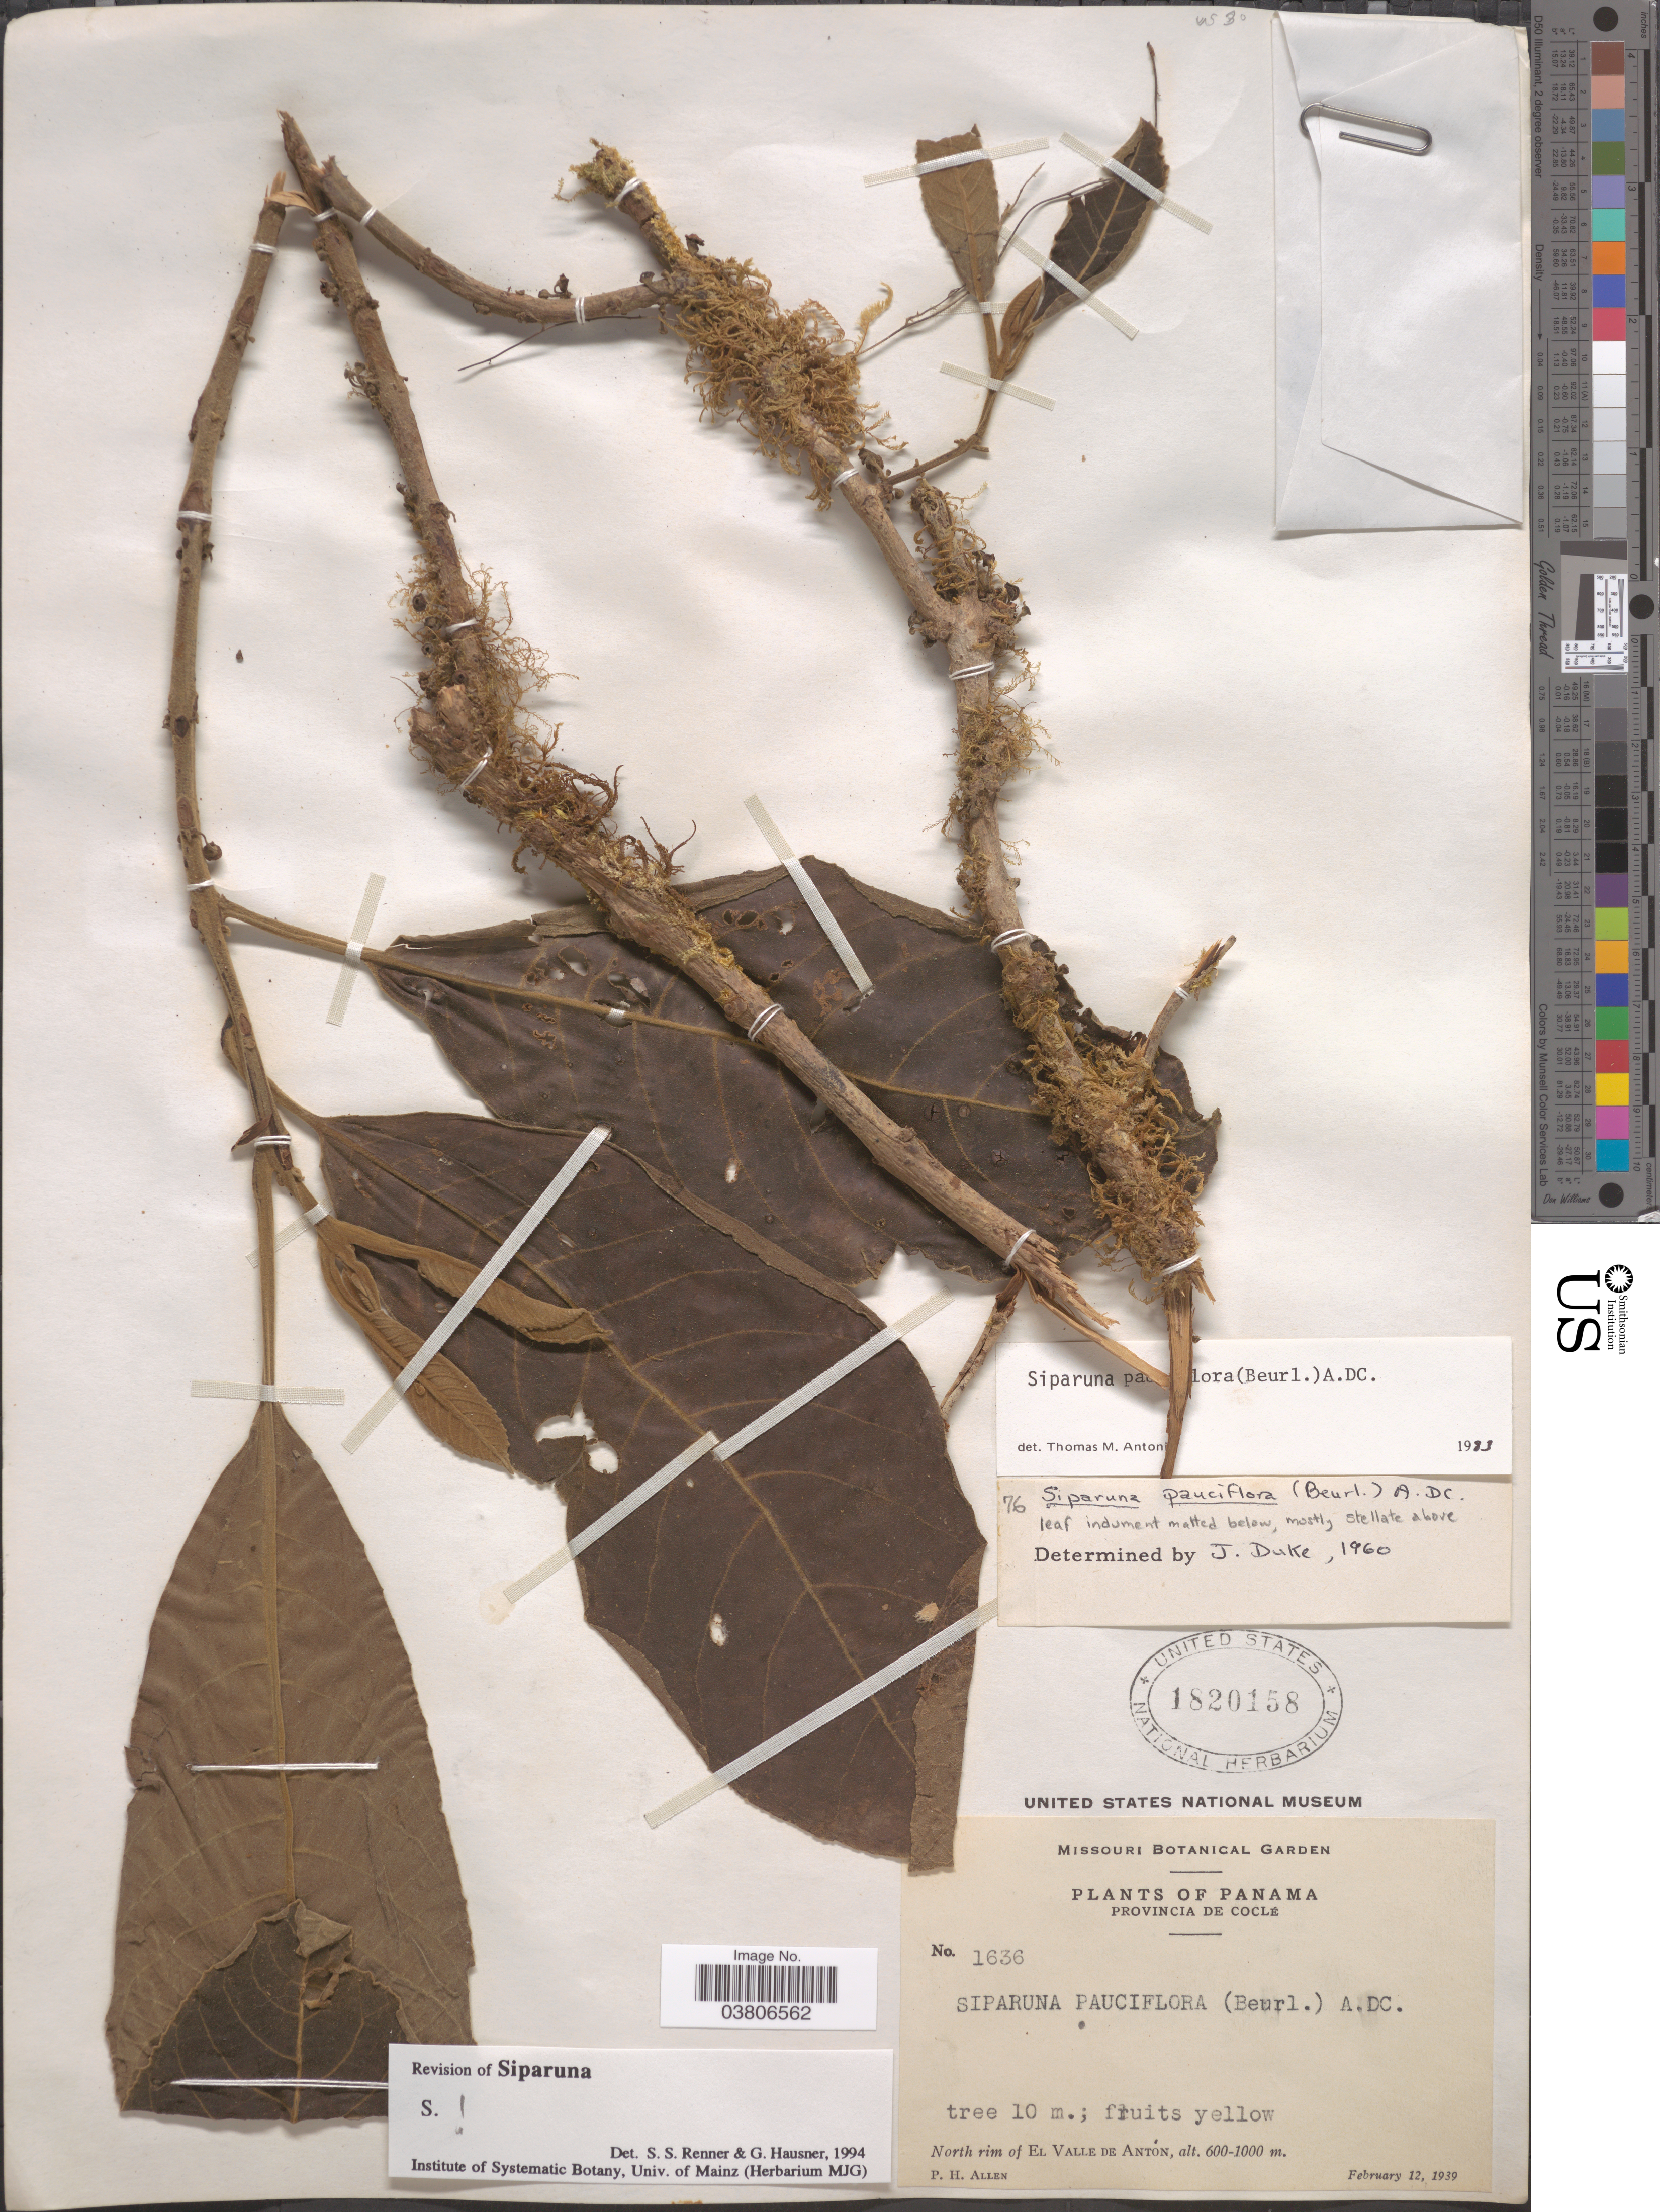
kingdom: Plantae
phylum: Tracheophyta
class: Magnoliopsida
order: Laurales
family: Siparunaceae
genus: Siparuna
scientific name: Siparuna pauciflora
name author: (Beurling) A. DC.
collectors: P. H. Allen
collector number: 1636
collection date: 1939-02-12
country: Panama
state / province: Cocle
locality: North rim of El Valle de Antón.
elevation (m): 600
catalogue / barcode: US 1820158